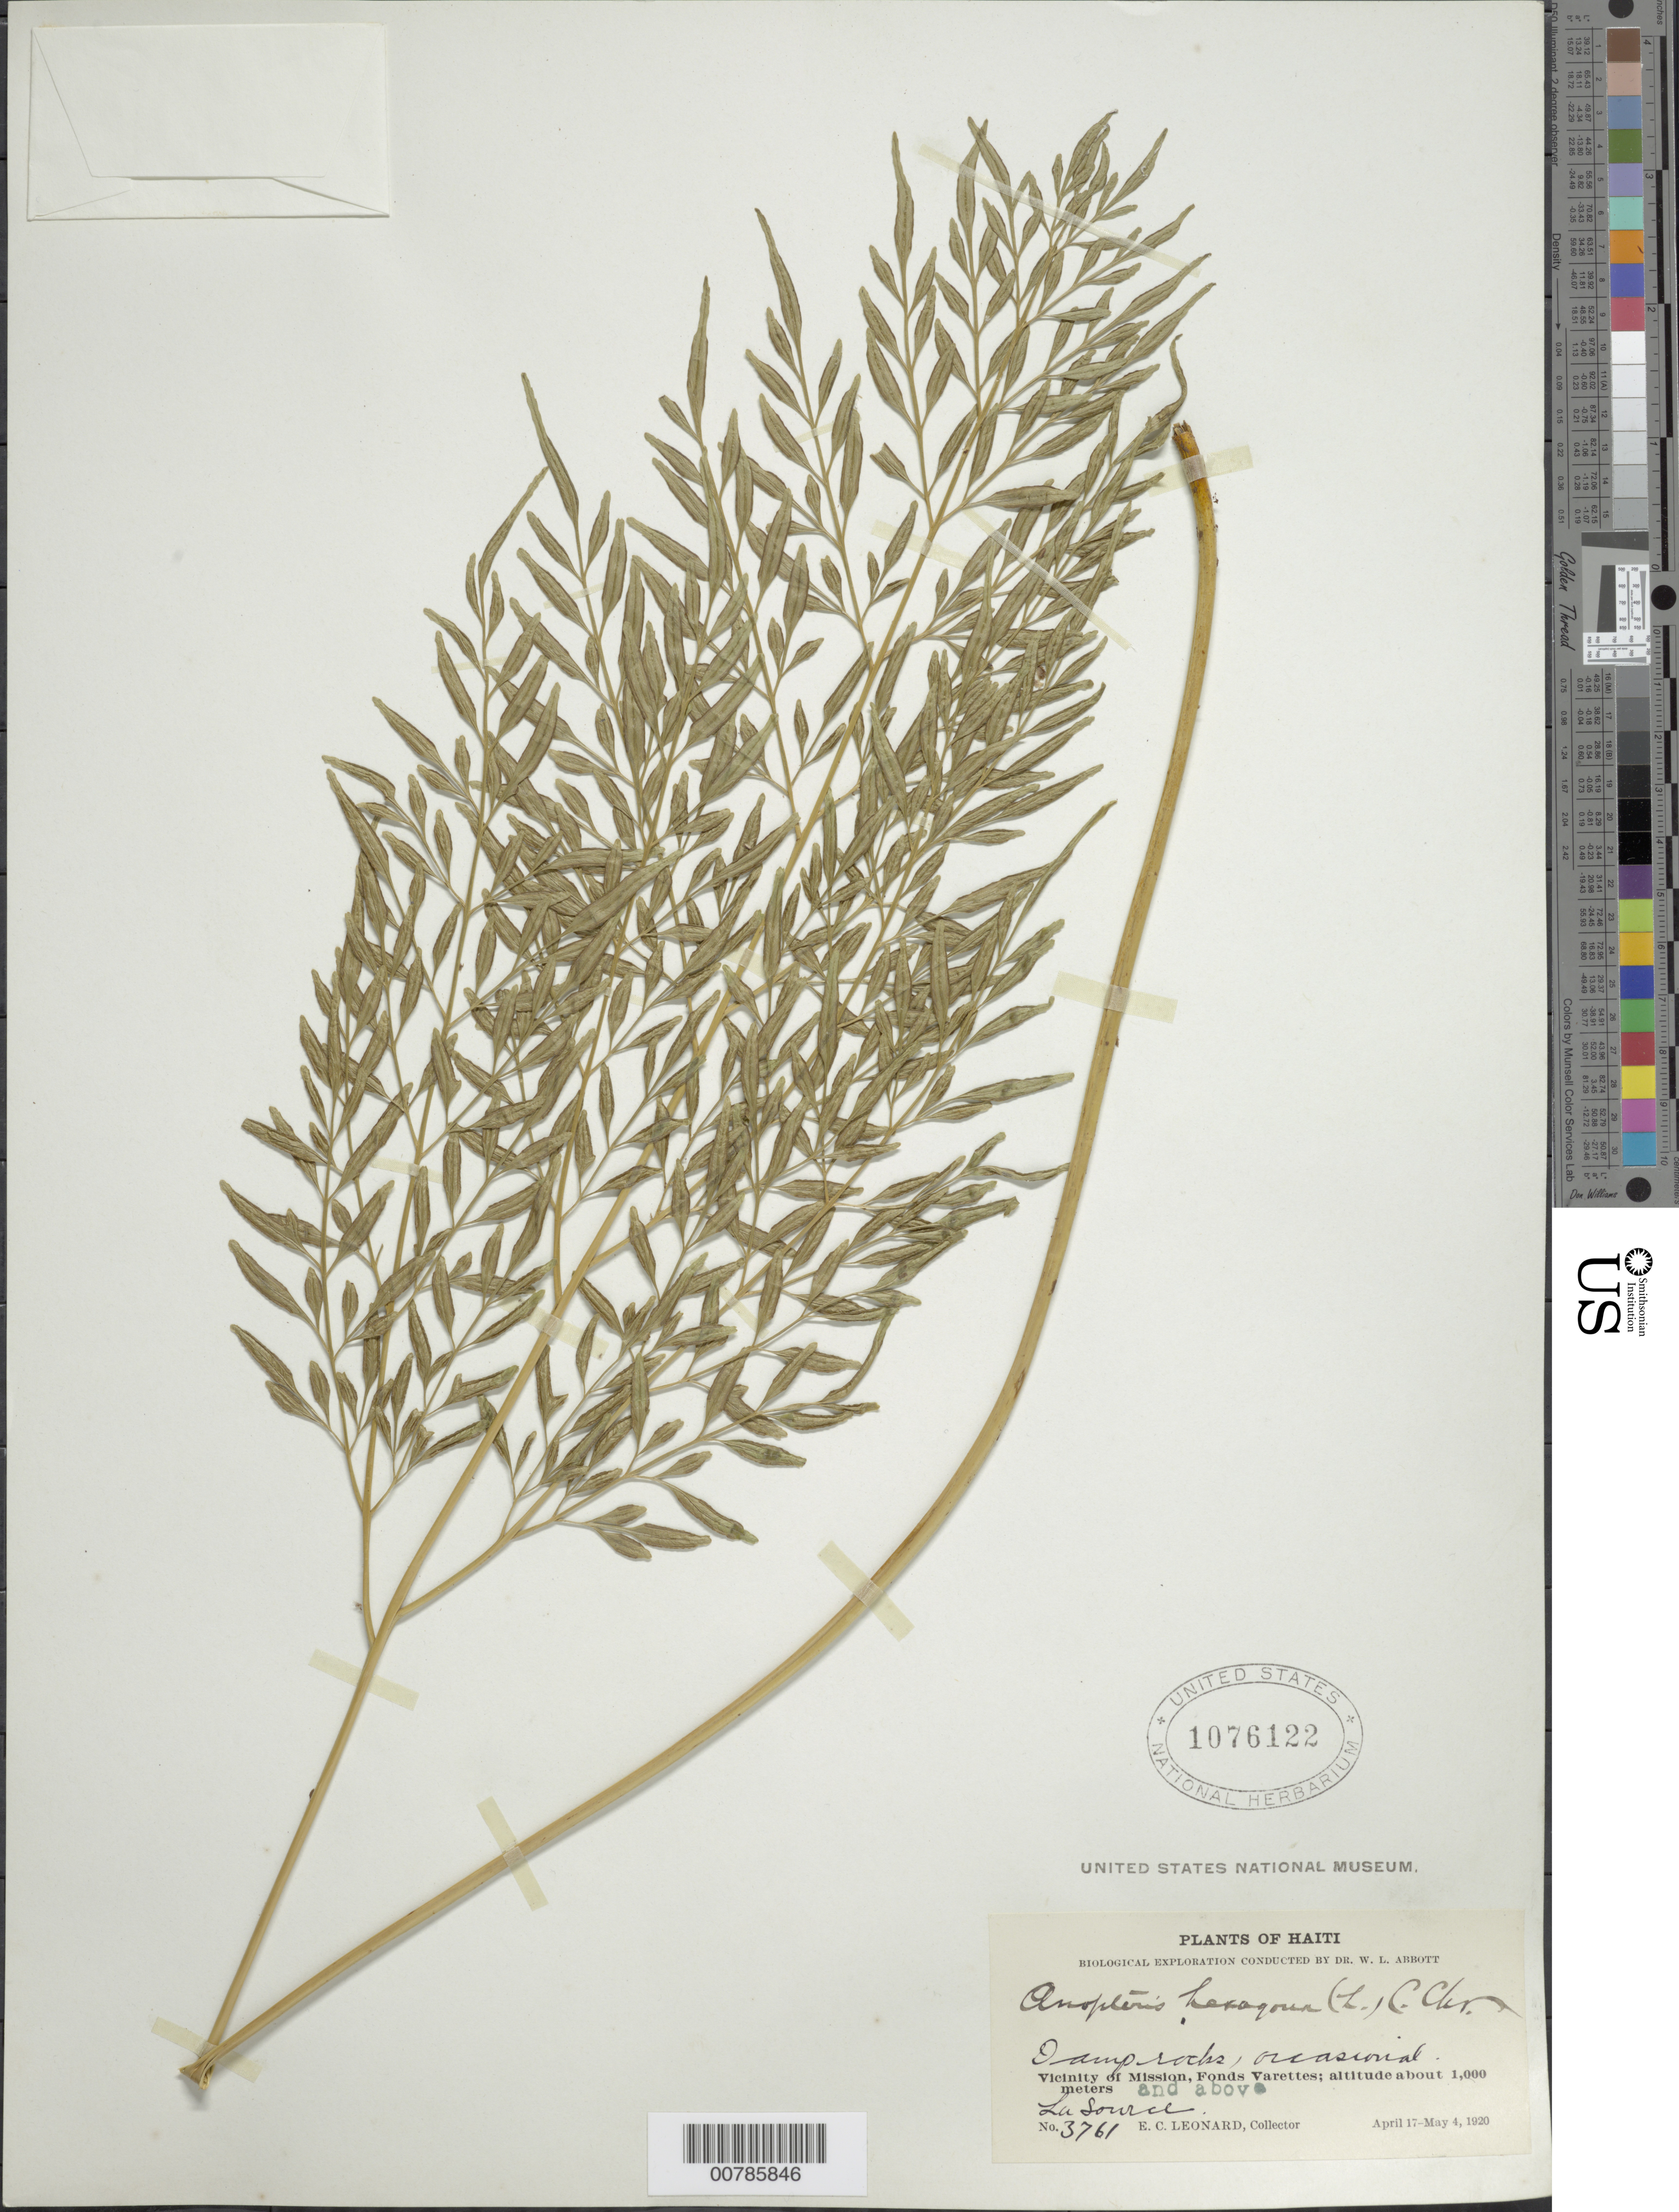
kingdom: Plantae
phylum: Tracheophyta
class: Polypodiopsida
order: Polypodiales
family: Pteridaceae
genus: Pteris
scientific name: Pteris hexagona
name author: (L.) Proctor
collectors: E. C. Leonard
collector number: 3761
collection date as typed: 17 Apr 1920 04 May 1920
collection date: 1920-04-17/1920-05-04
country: Haiti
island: Hispaniola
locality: Mission, vicinity; Fonds Varettes and above La Source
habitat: Damp rocks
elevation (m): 1000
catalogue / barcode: US 1076122